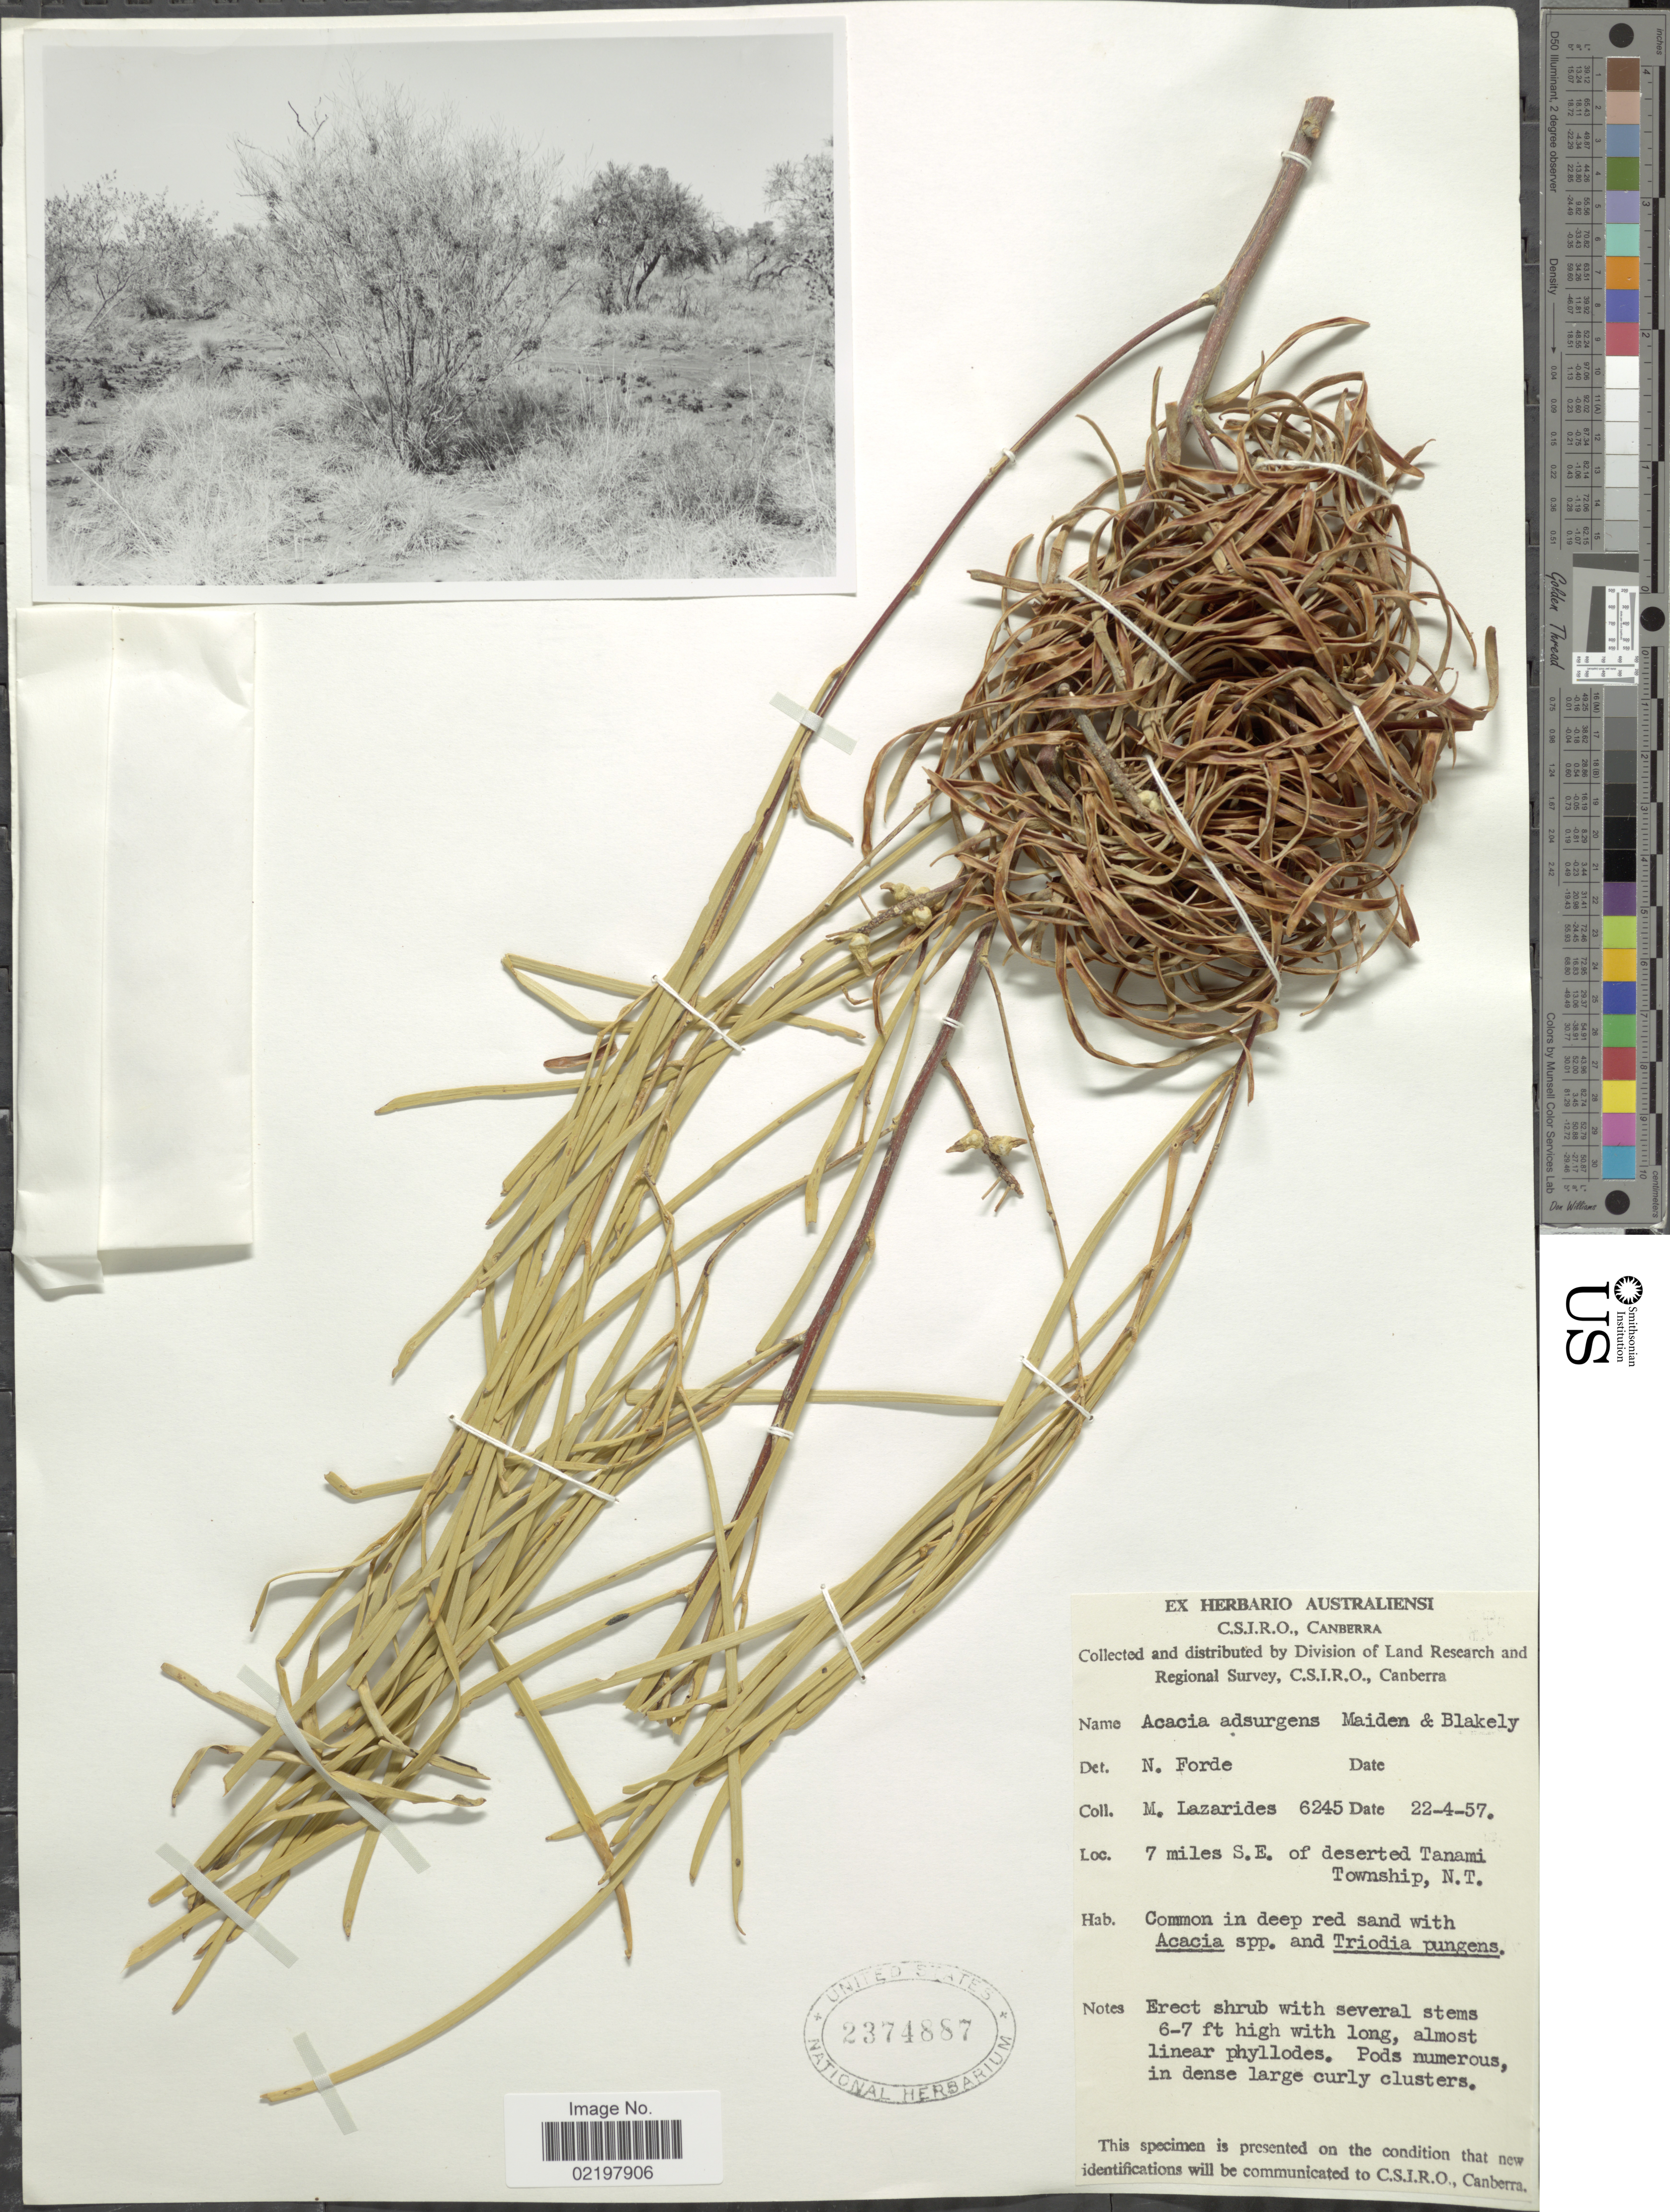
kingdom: Plantae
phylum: Tracheophyta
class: Magnoliopsida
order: Fabales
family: Fabaceae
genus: Acacia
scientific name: Acacia adsurgens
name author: Maiden & Blakeley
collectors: M. Lazarides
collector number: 6245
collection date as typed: Transcribed d/m/y: 22/4/57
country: Australia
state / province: Northern Territory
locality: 7 miles S.E. of deserted Tanami Township, N.T.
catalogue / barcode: US 2374887